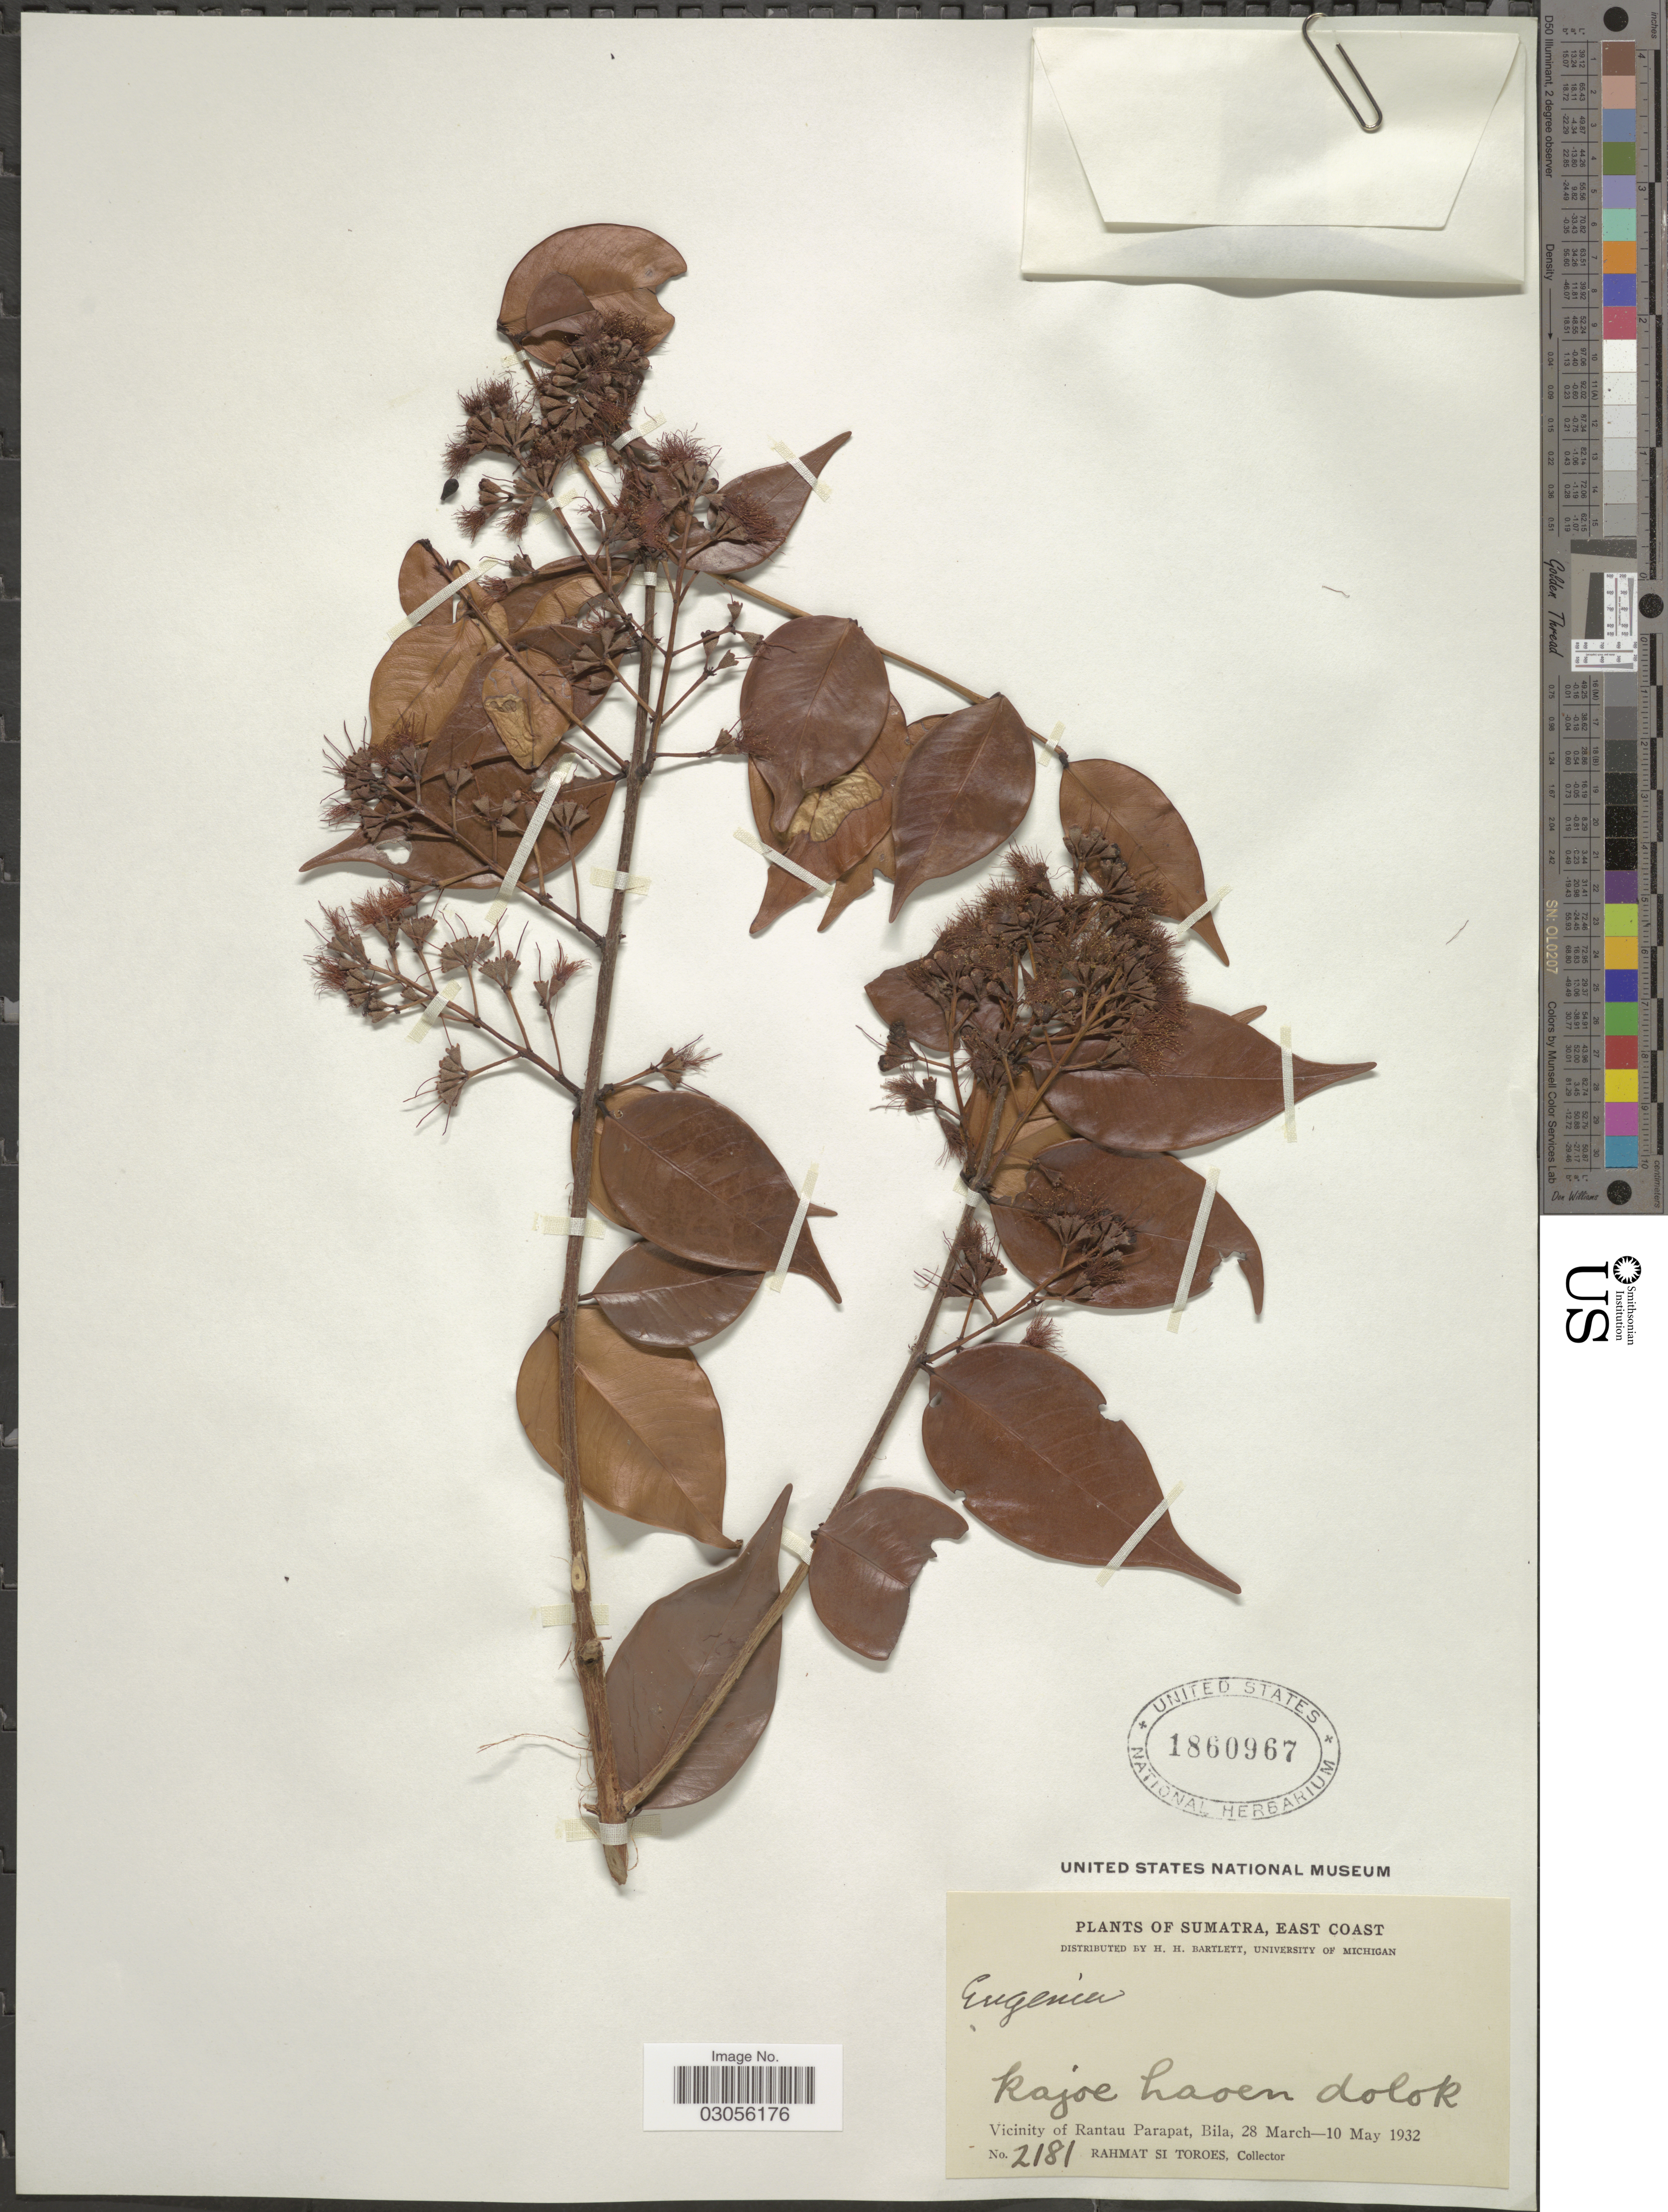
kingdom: Plantae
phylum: Tracheophyta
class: Magnoliopsida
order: Myrtales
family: Myrtaceae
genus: Syzygium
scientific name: Syzygium sp.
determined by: Strong, M. T., (US), Smithsonian Institution - National Museum of Natural History (UNITED STATES)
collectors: Rahmat Si Boeea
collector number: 2181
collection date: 1932-03-28/1932-05-10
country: Indonesia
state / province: Sumatra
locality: Sumatra, East Coast. Vicinity of Rantau Parapat, Bila.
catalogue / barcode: US 1860967